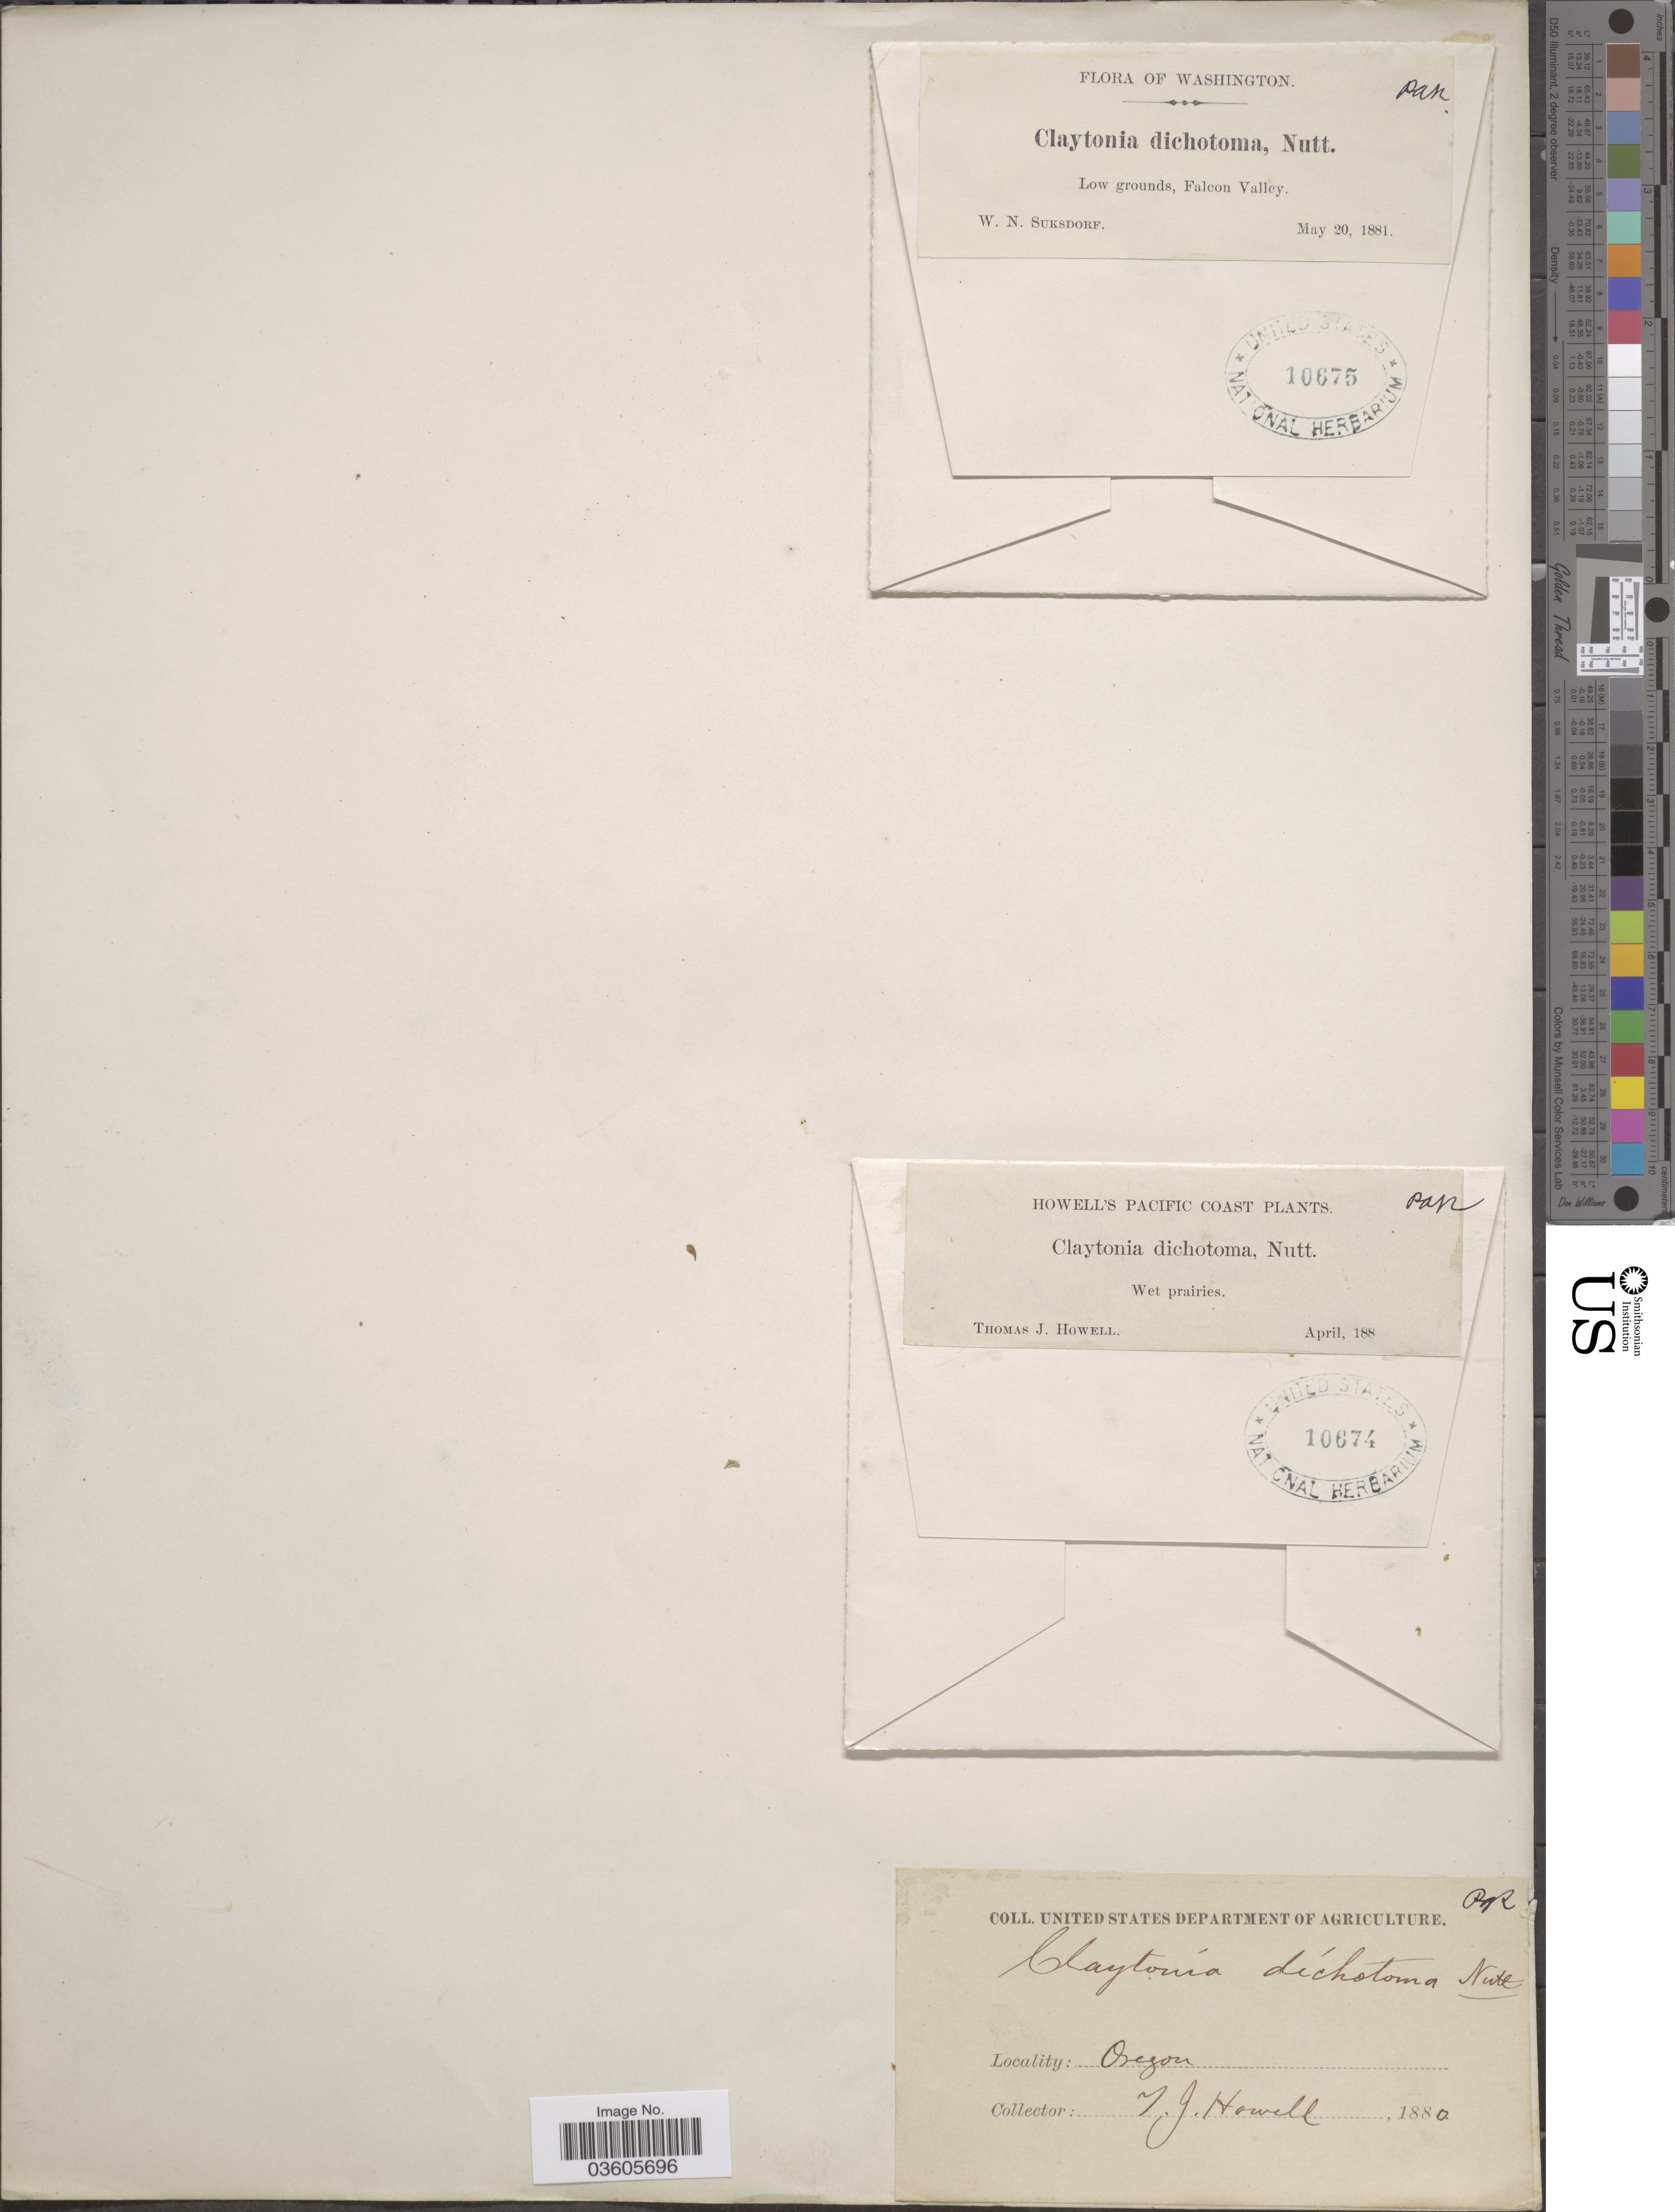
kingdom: Plantae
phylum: Tracheophyta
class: Magnoliopsida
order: Caryophyllales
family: Montiaceae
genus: Montia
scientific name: Montia dichotoma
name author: (Nutt.) Howell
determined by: Strong, Mark T., (BOT), Smithsonian Institution - National Museum of Natural History (UNITED STATES)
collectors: W. N. Suksdorf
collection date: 1881-05-20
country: United States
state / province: Washington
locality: Low grounds, Falcon Valley.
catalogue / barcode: US 10675